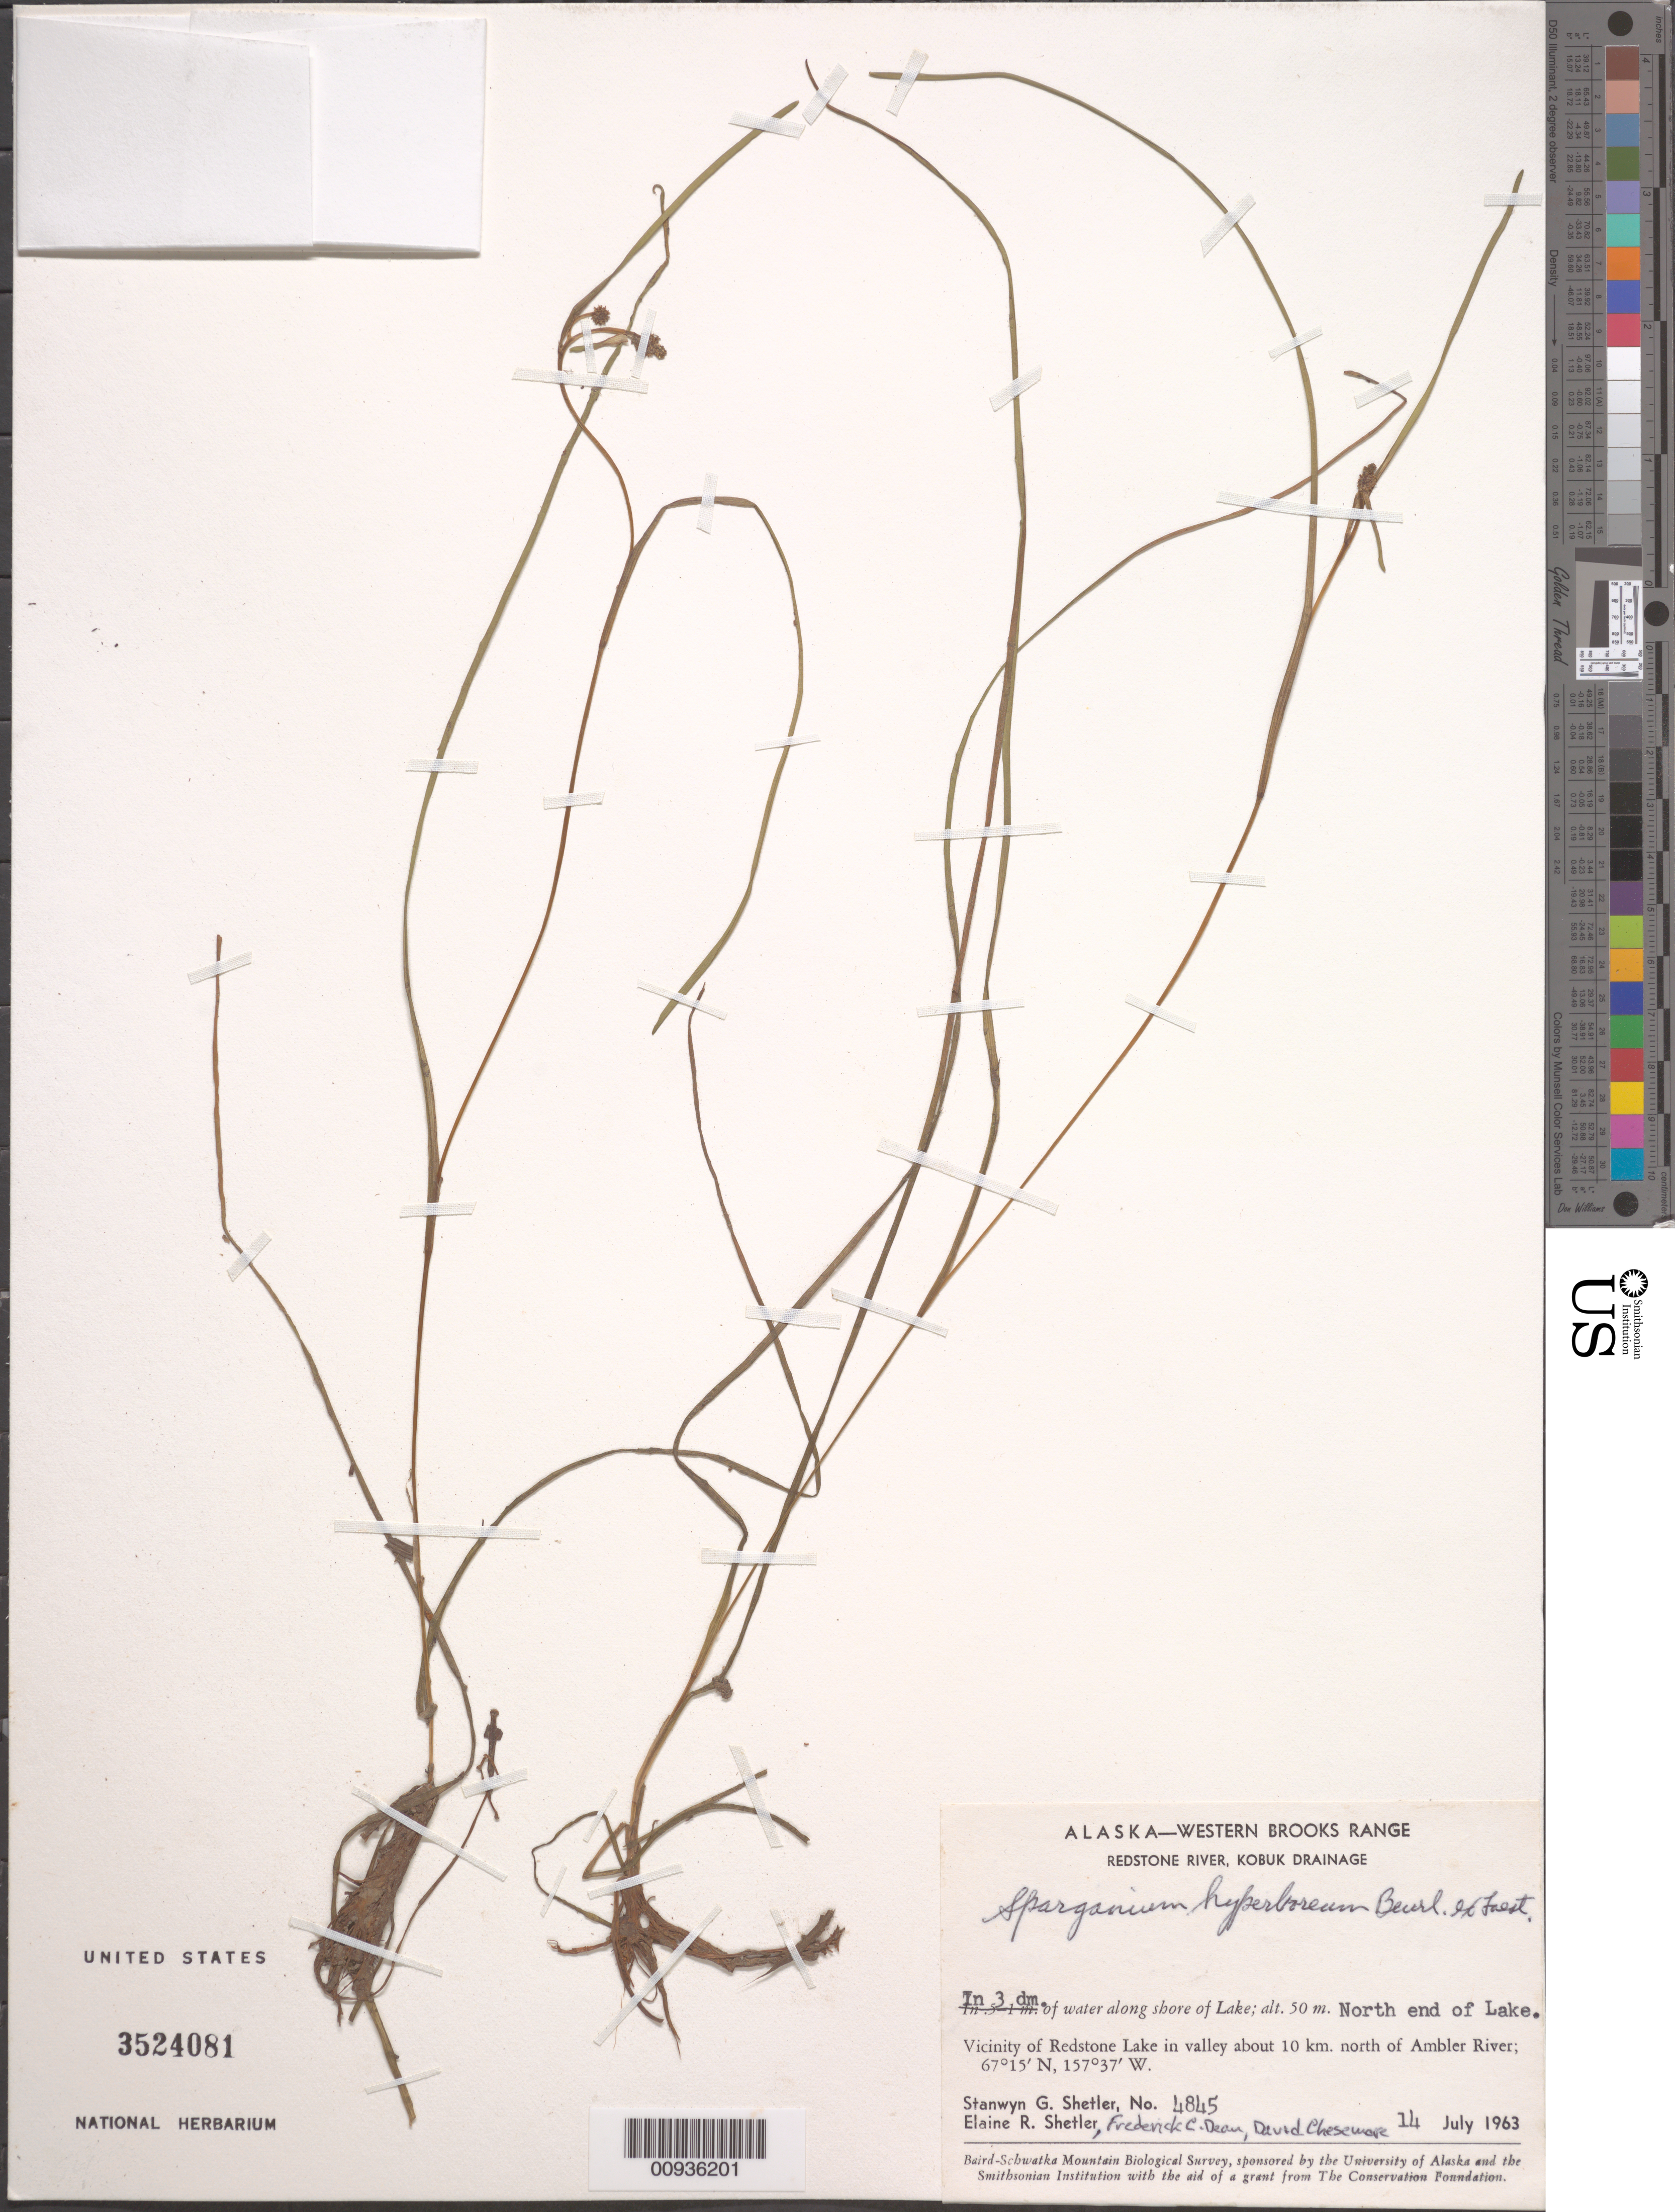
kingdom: Plantae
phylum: Tracheophyta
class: Liliopsida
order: Poales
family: Typhaceae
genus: Sparganium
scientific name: Sparganium hyperboreum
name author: Beurl. ex Laest.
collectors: S. Shetler, E. R. Shetler, F. C. Dean & D. Chesemore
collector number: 4845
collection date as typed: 14 Jul 1963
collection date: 1963-07-14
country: United States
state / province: Alaska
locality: Vicinity of Redstone Lake in valley about 10 km. north of Ambler River. North of Lake. Western Brooks Range, Redstone River, Kobuk Drainage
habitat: In 3 dm. of water along shore of Lake.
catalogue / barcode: US 3524081